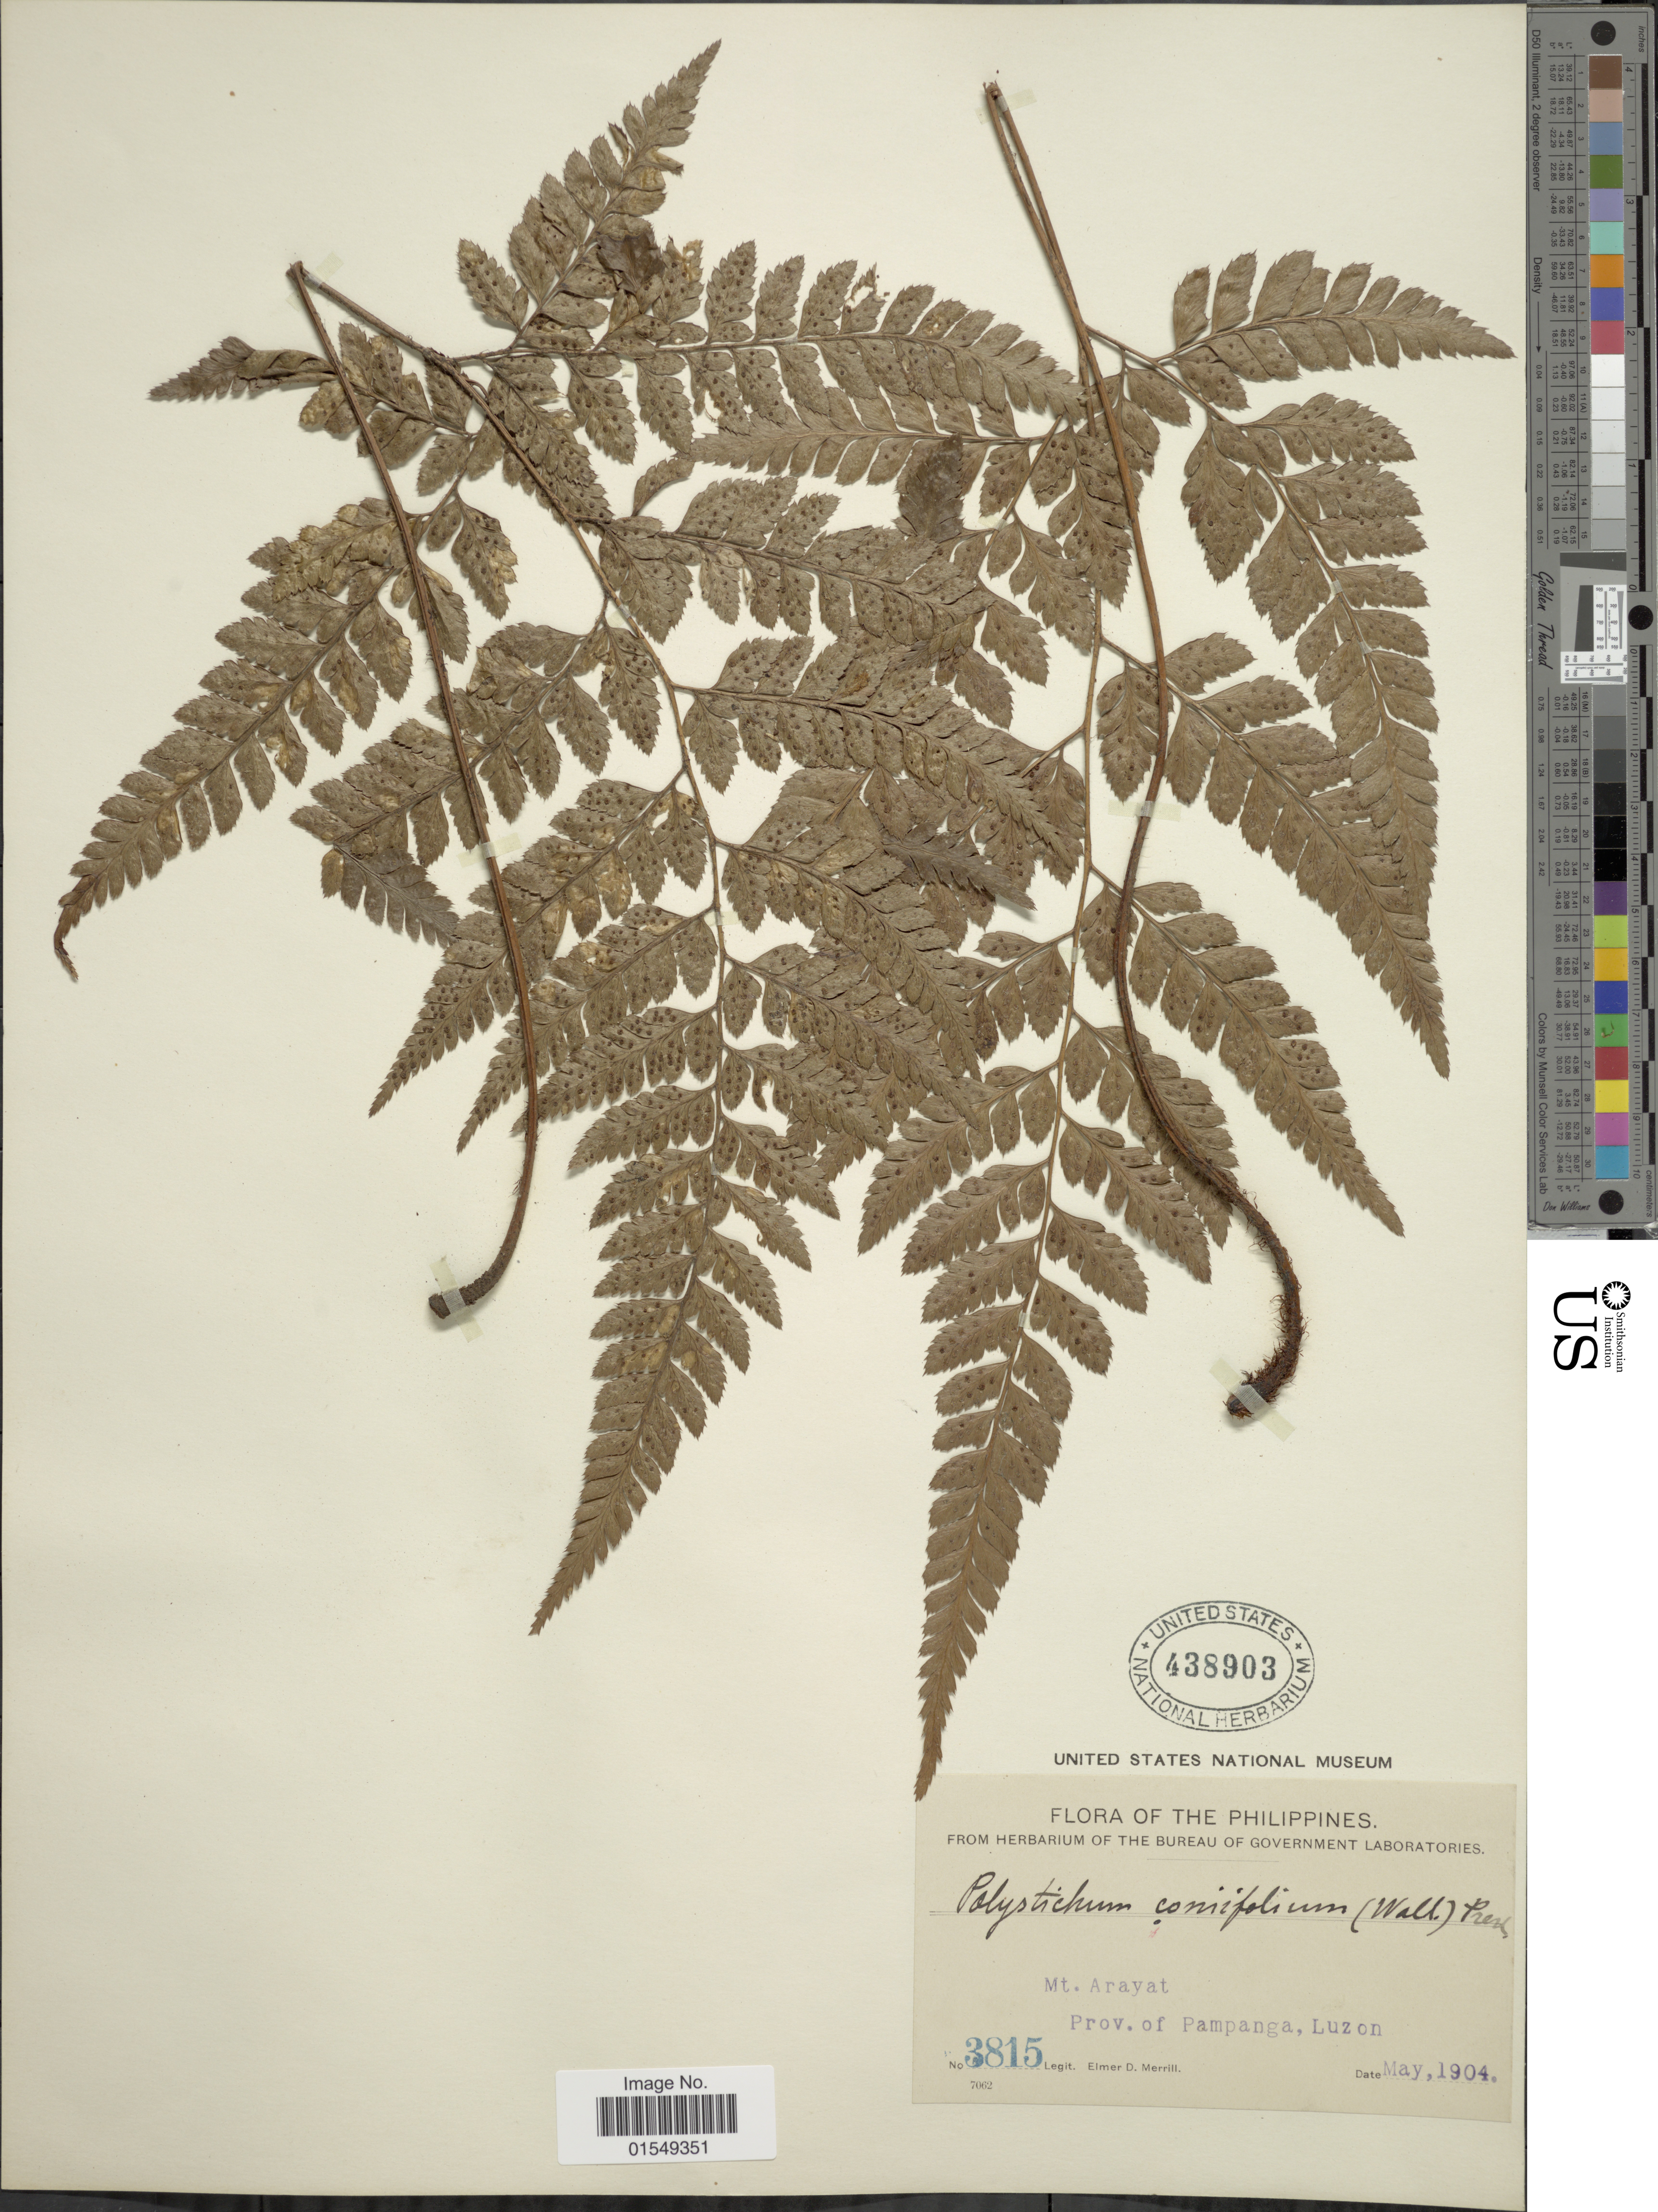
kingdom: Plantae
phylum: Tracheophyta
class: Polypodiopsida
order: Polypodiales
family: Dryopteridaceae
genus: Arachniodes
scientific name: Arachniodes aristata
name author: (G. Forst.) Tindale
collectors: E. D. Merrill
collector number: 3815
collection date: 1904-05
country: Philippines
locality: Mt. Arayat, Prov. of Pampanga, Luzon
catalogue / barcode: US 438903